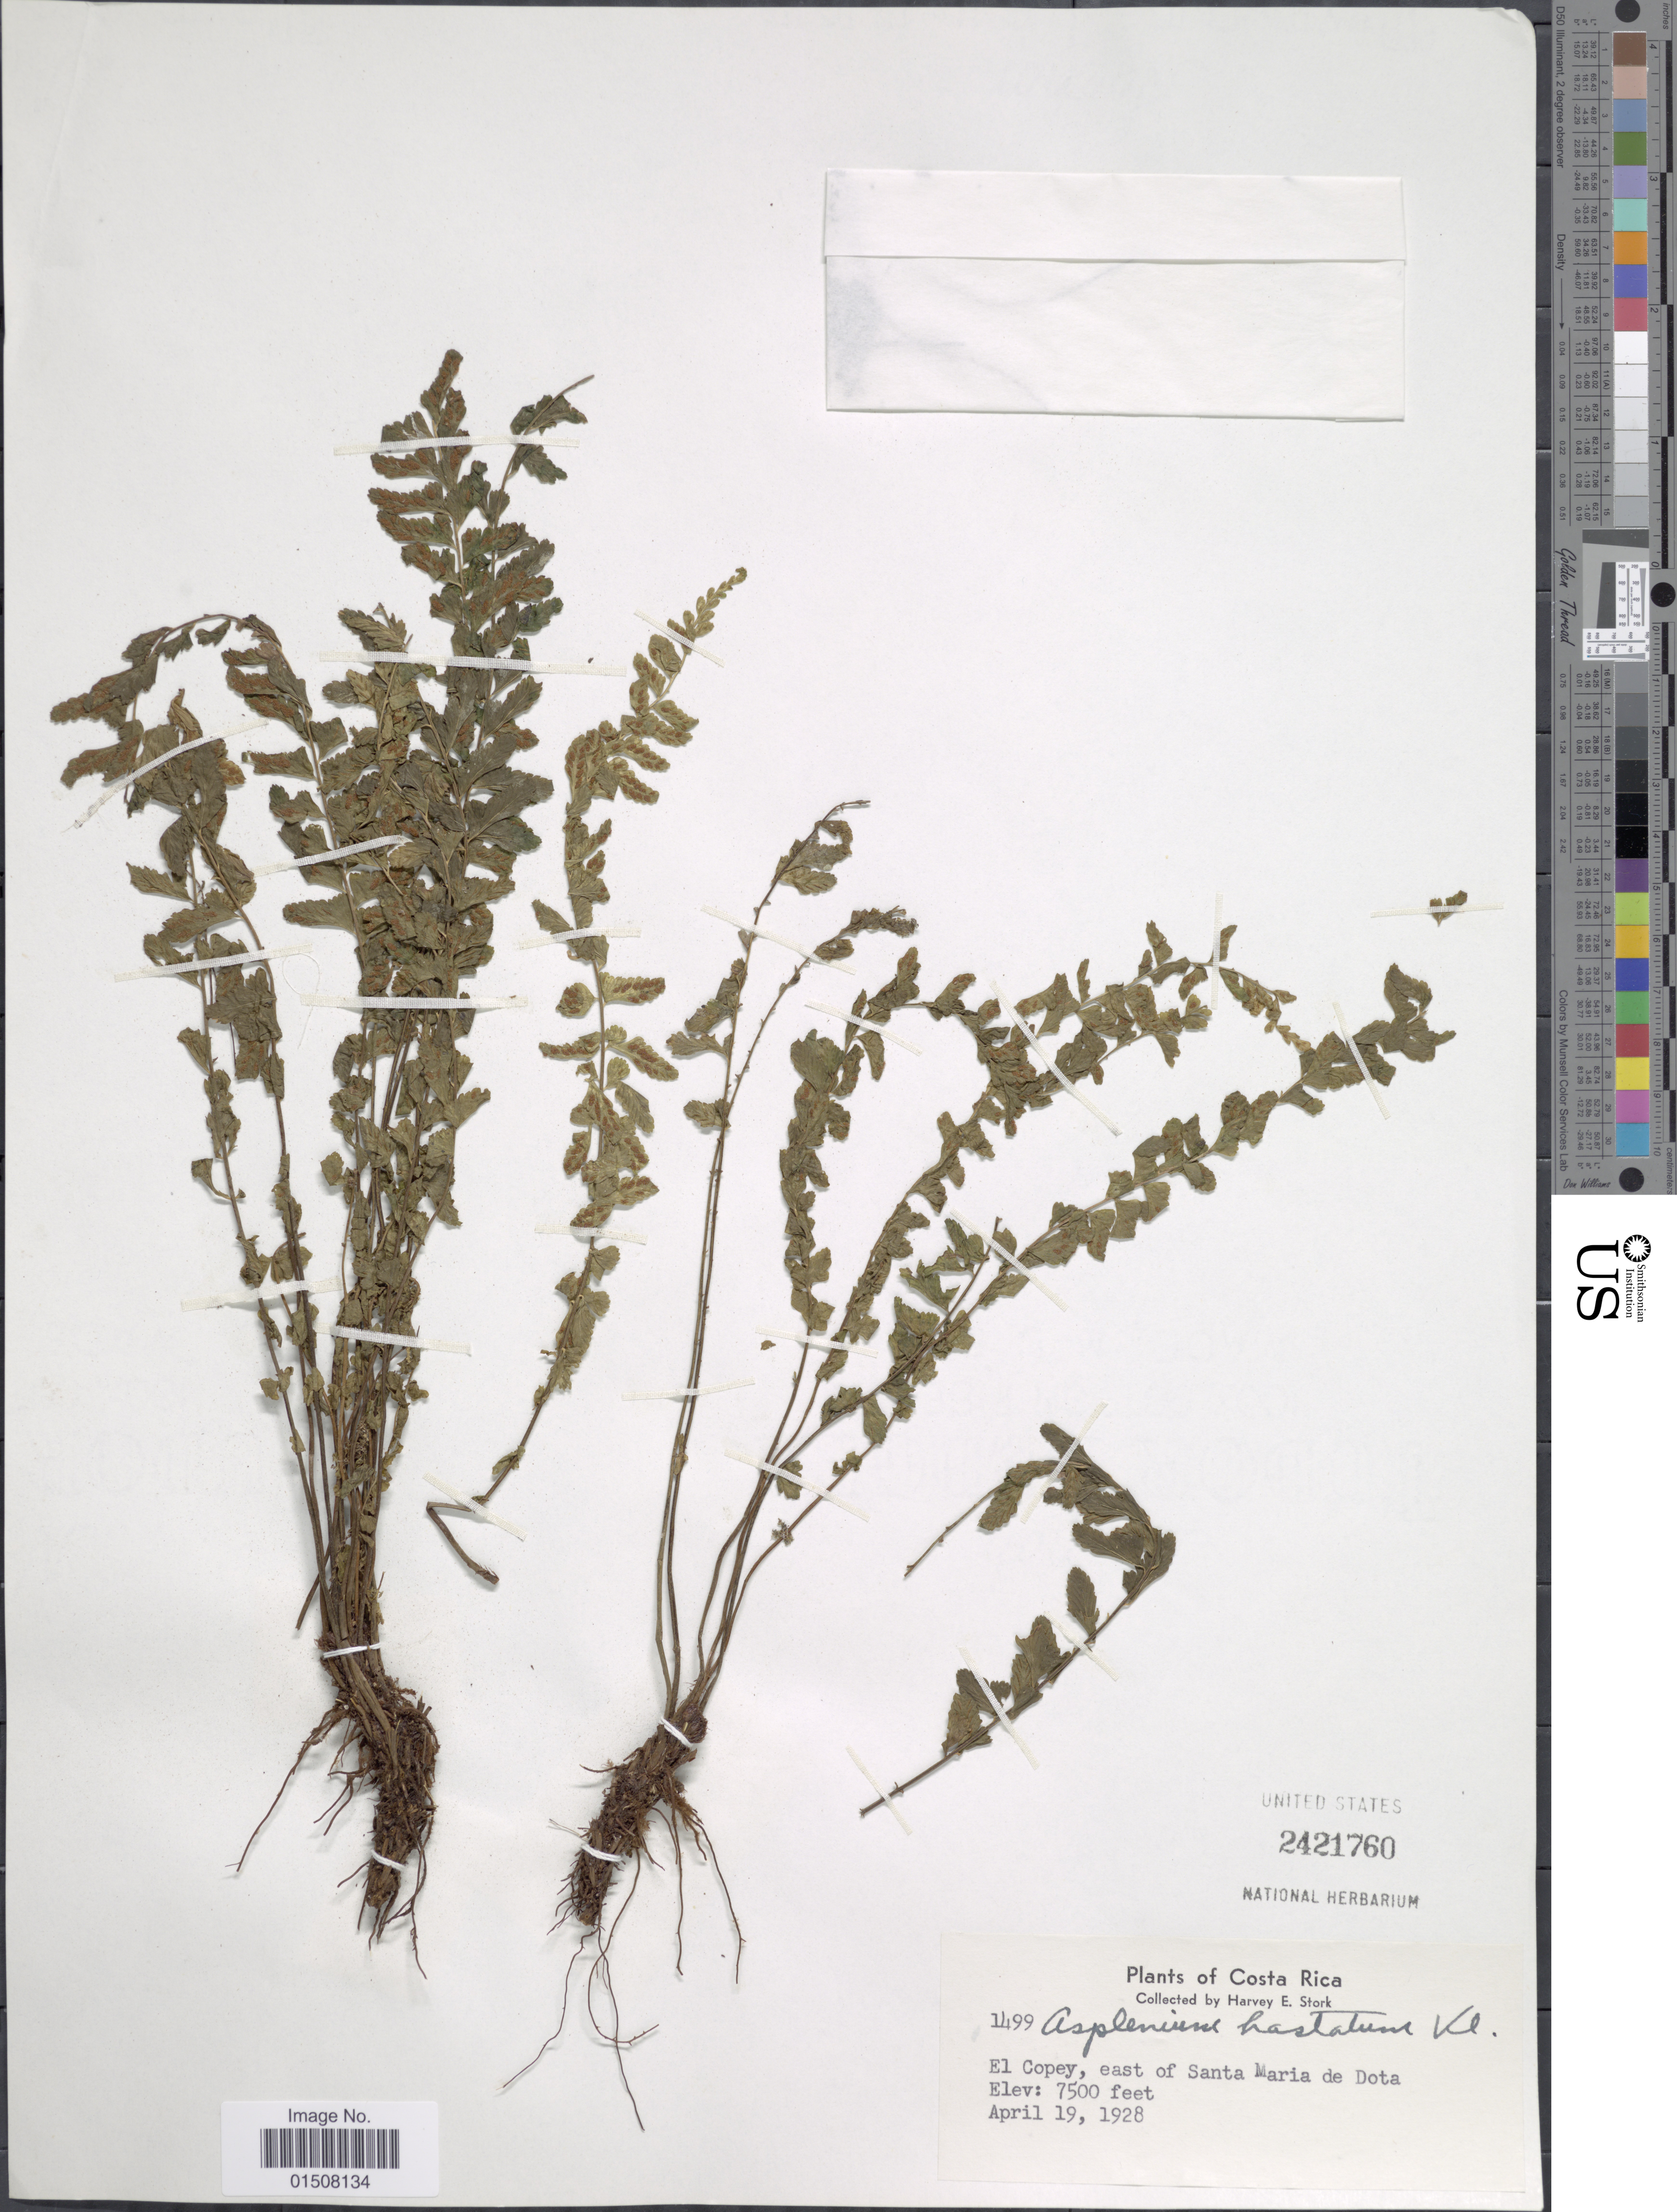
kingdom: Plantae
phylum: Tracheophyta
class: Polypodiopsida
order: Polypodiales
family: Aspleniaceae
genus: Asplenium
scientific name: Asplenium sessilifolium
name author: Desv.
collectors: H. E. Stork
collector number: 1499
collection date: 1928-04-19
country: Costa Rica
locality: El Copey, east of Santa Maria de Dota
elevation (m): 2286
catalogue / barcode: US 2421760